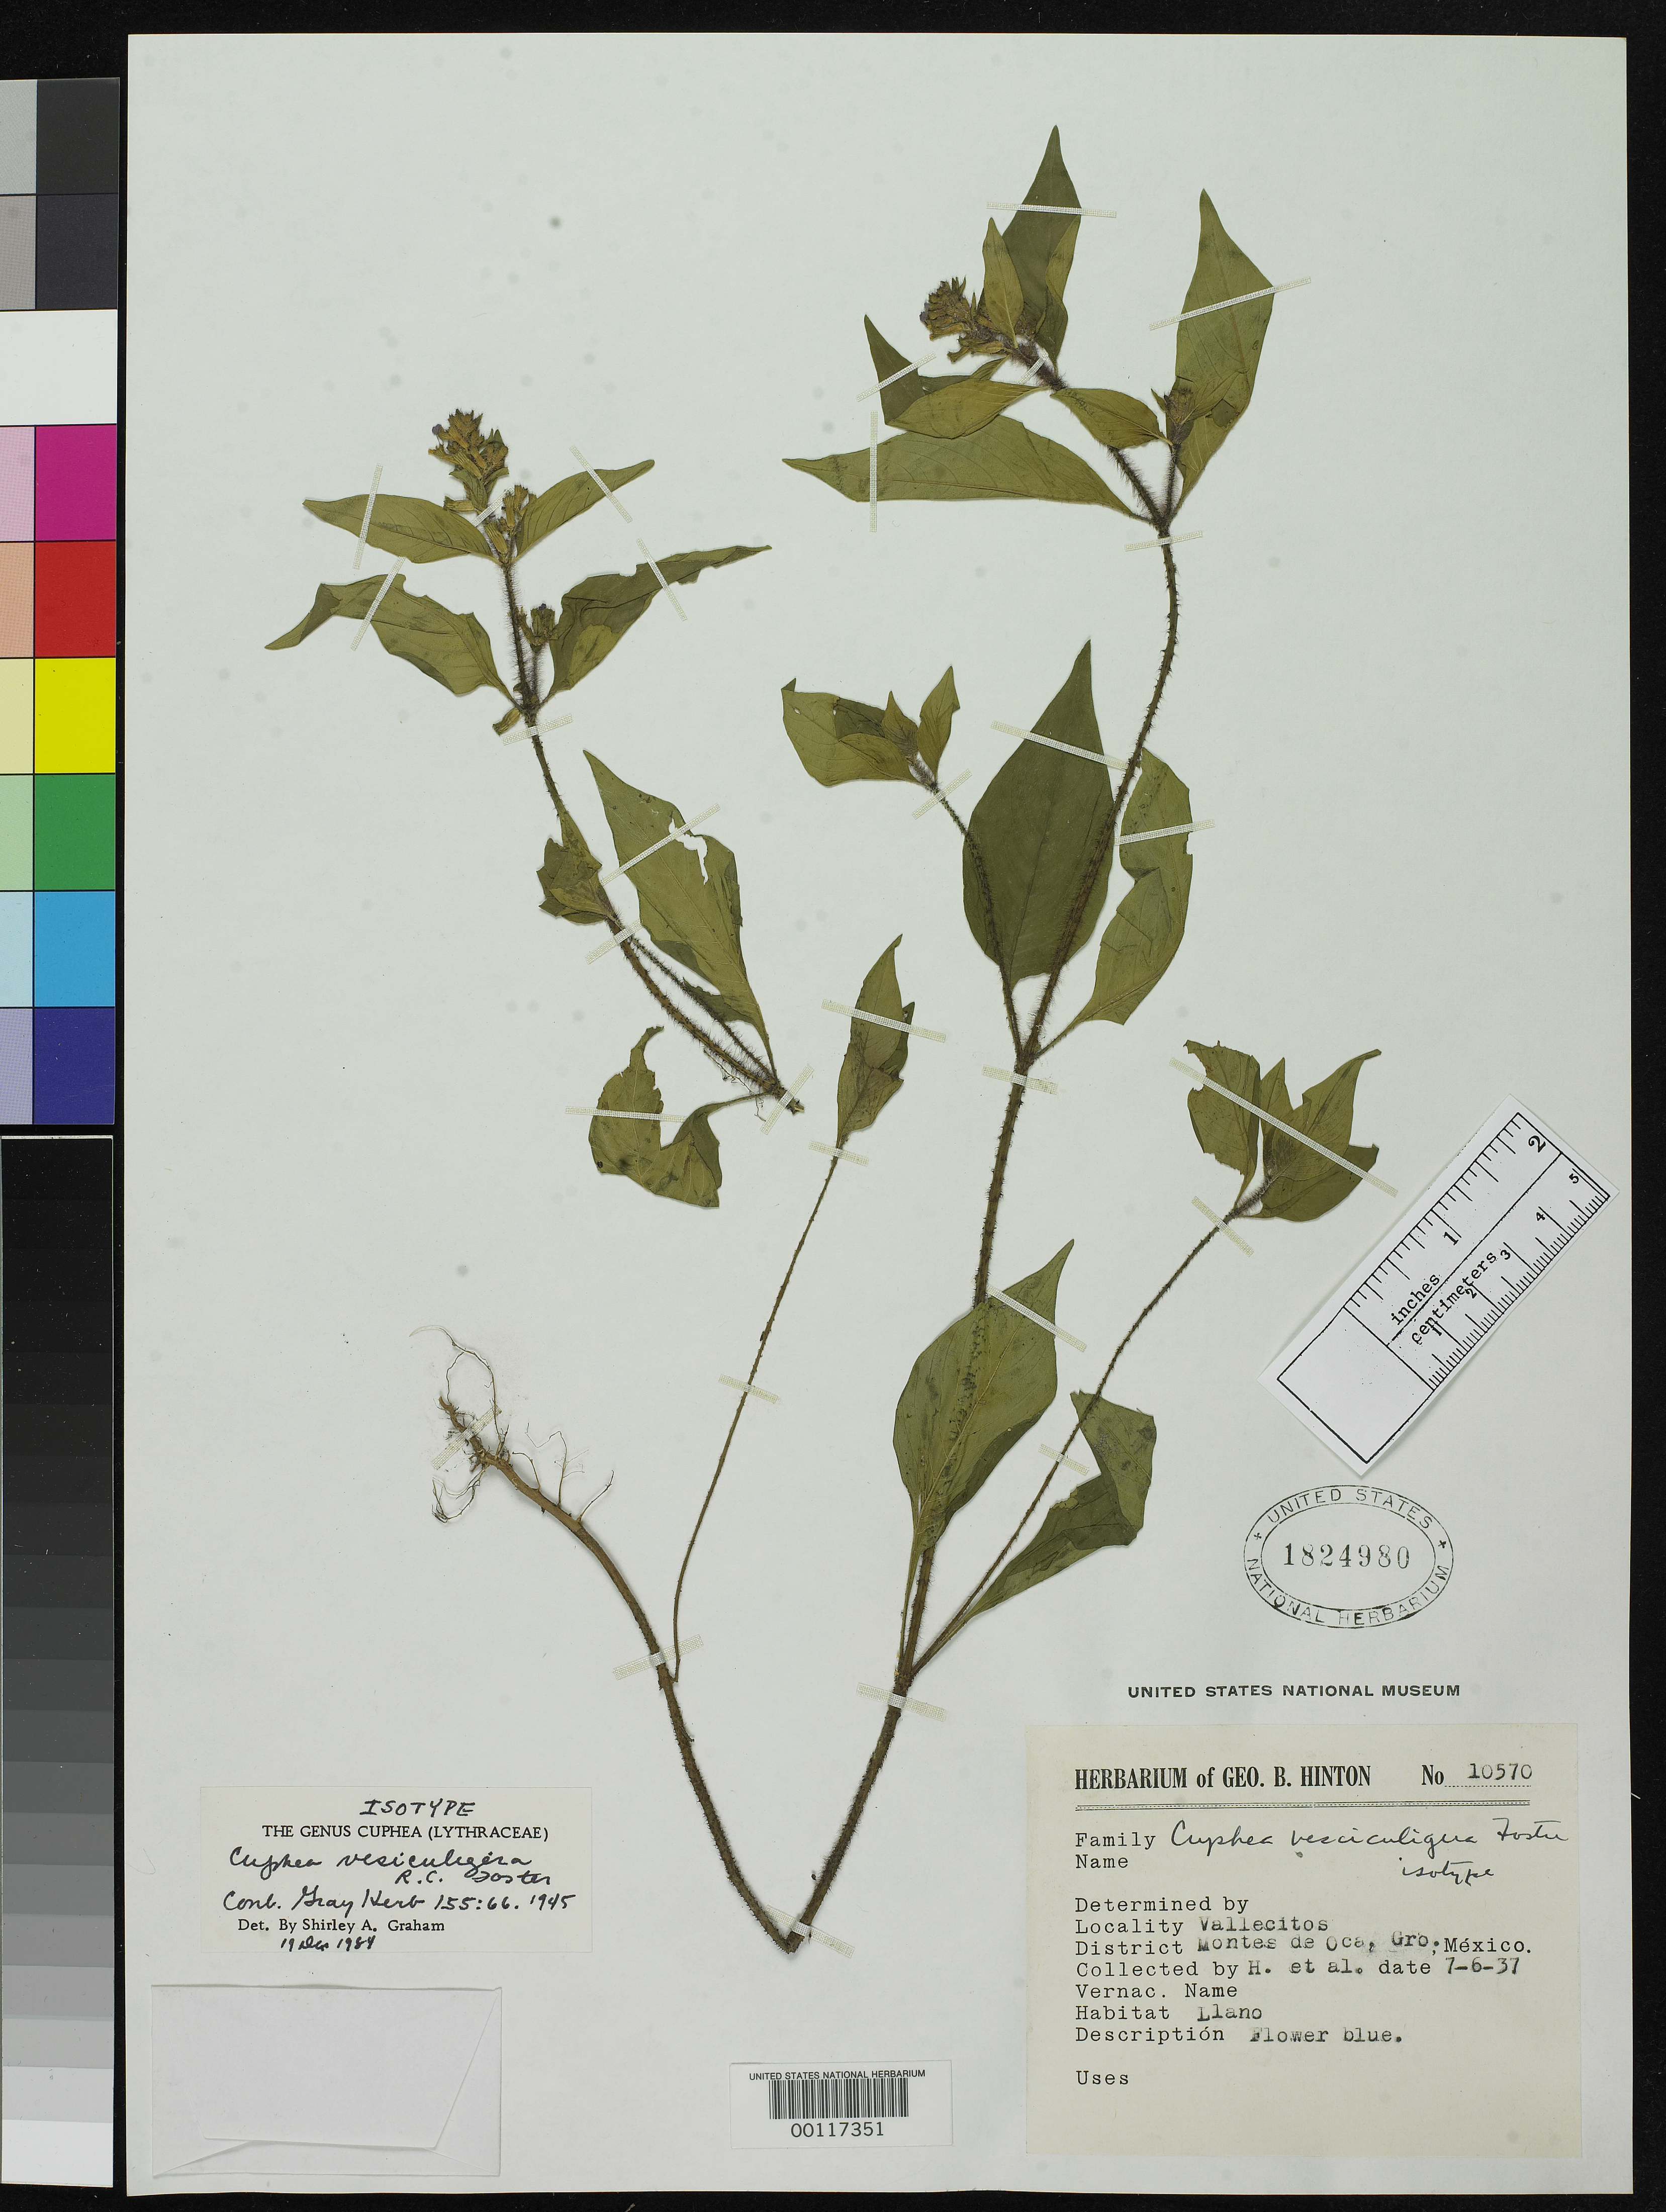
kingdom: Plantae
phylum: Tracheophyta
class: Magnoliopsida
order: Myrtales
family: Lythraceae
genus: Cuphea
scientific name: Cuphea vesiculigera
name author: R.C. Foster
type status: Isotype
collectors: G. B. Hinton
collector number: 10570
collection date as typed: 1937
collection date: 1937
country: Mexico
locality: E of Monserrat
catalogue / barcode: US 1824980